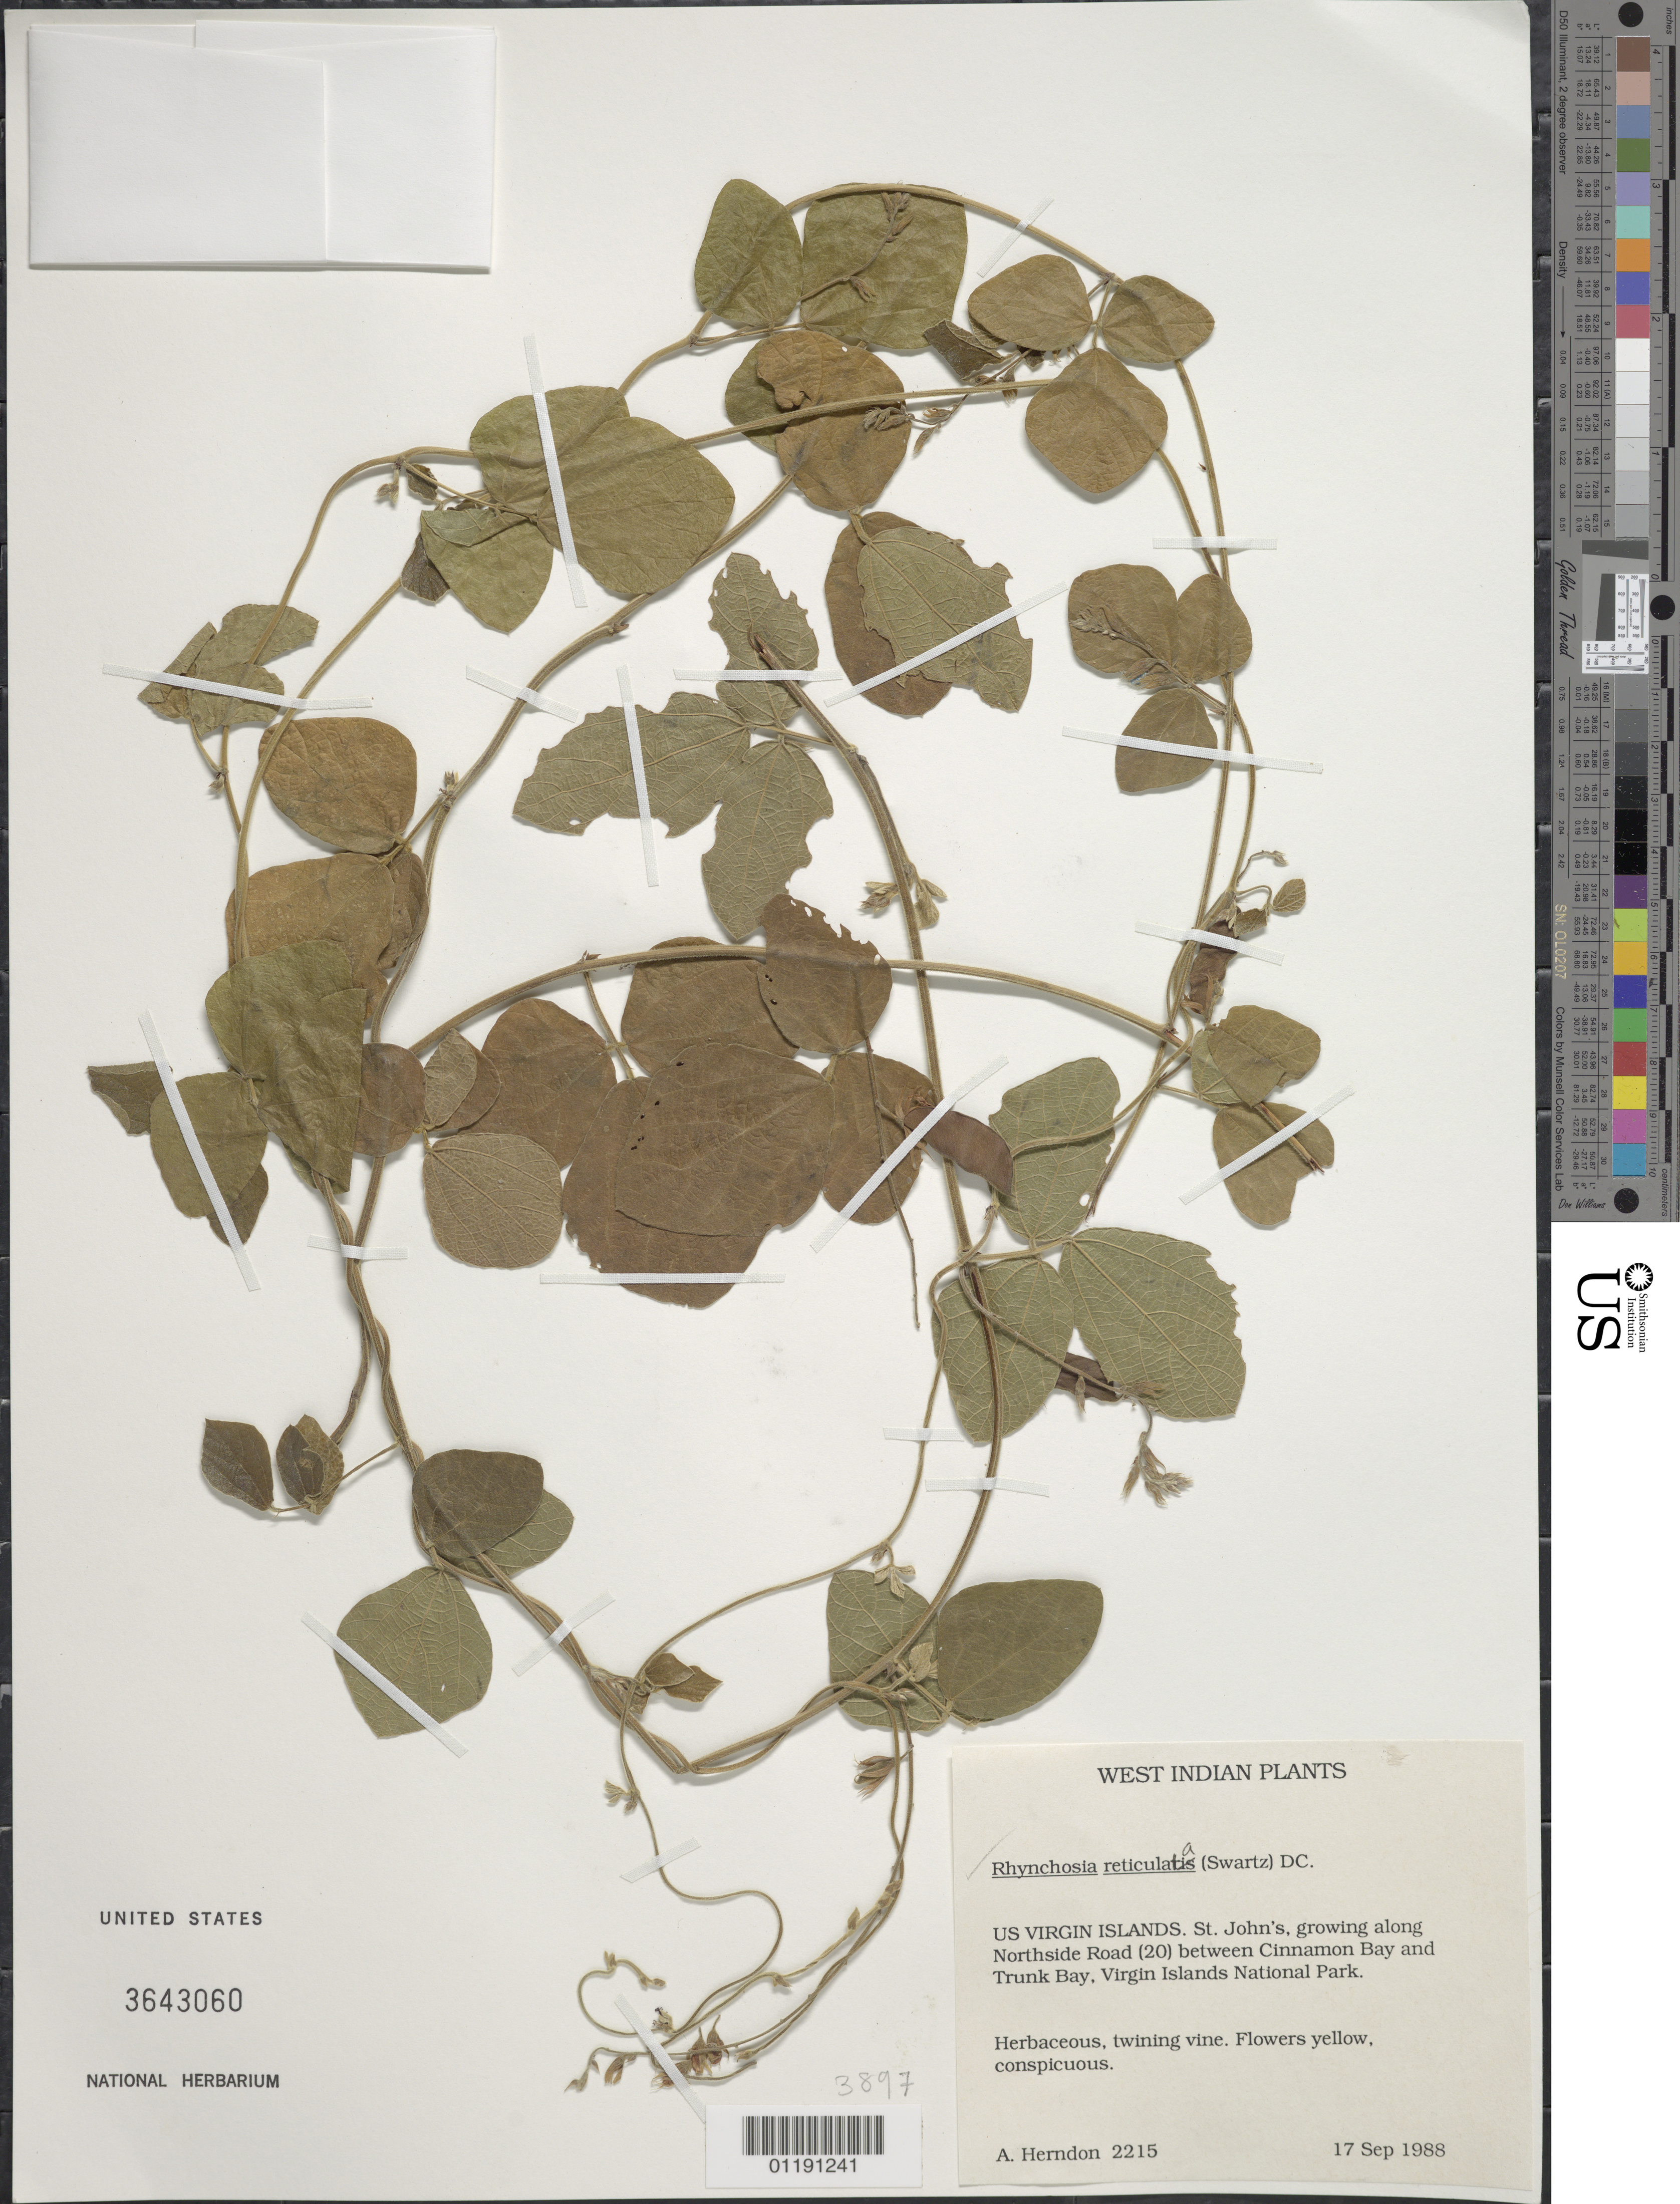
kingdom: Plantae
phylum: Tracheophyta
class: Magnoliopsida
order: Fabales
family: Fabaceae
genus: Rhynchosia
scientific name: Rhynchosia reticulata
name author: (Sw.) DC.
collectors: A. Herndon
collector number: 2215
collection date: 1988-09-17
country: U.S. Virgin Islands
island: St. John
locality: Growing along Northside Road (20) between Cinnamon Bay and Trunk Bay, Virgin Islands National Park.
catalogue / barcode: US 3643060